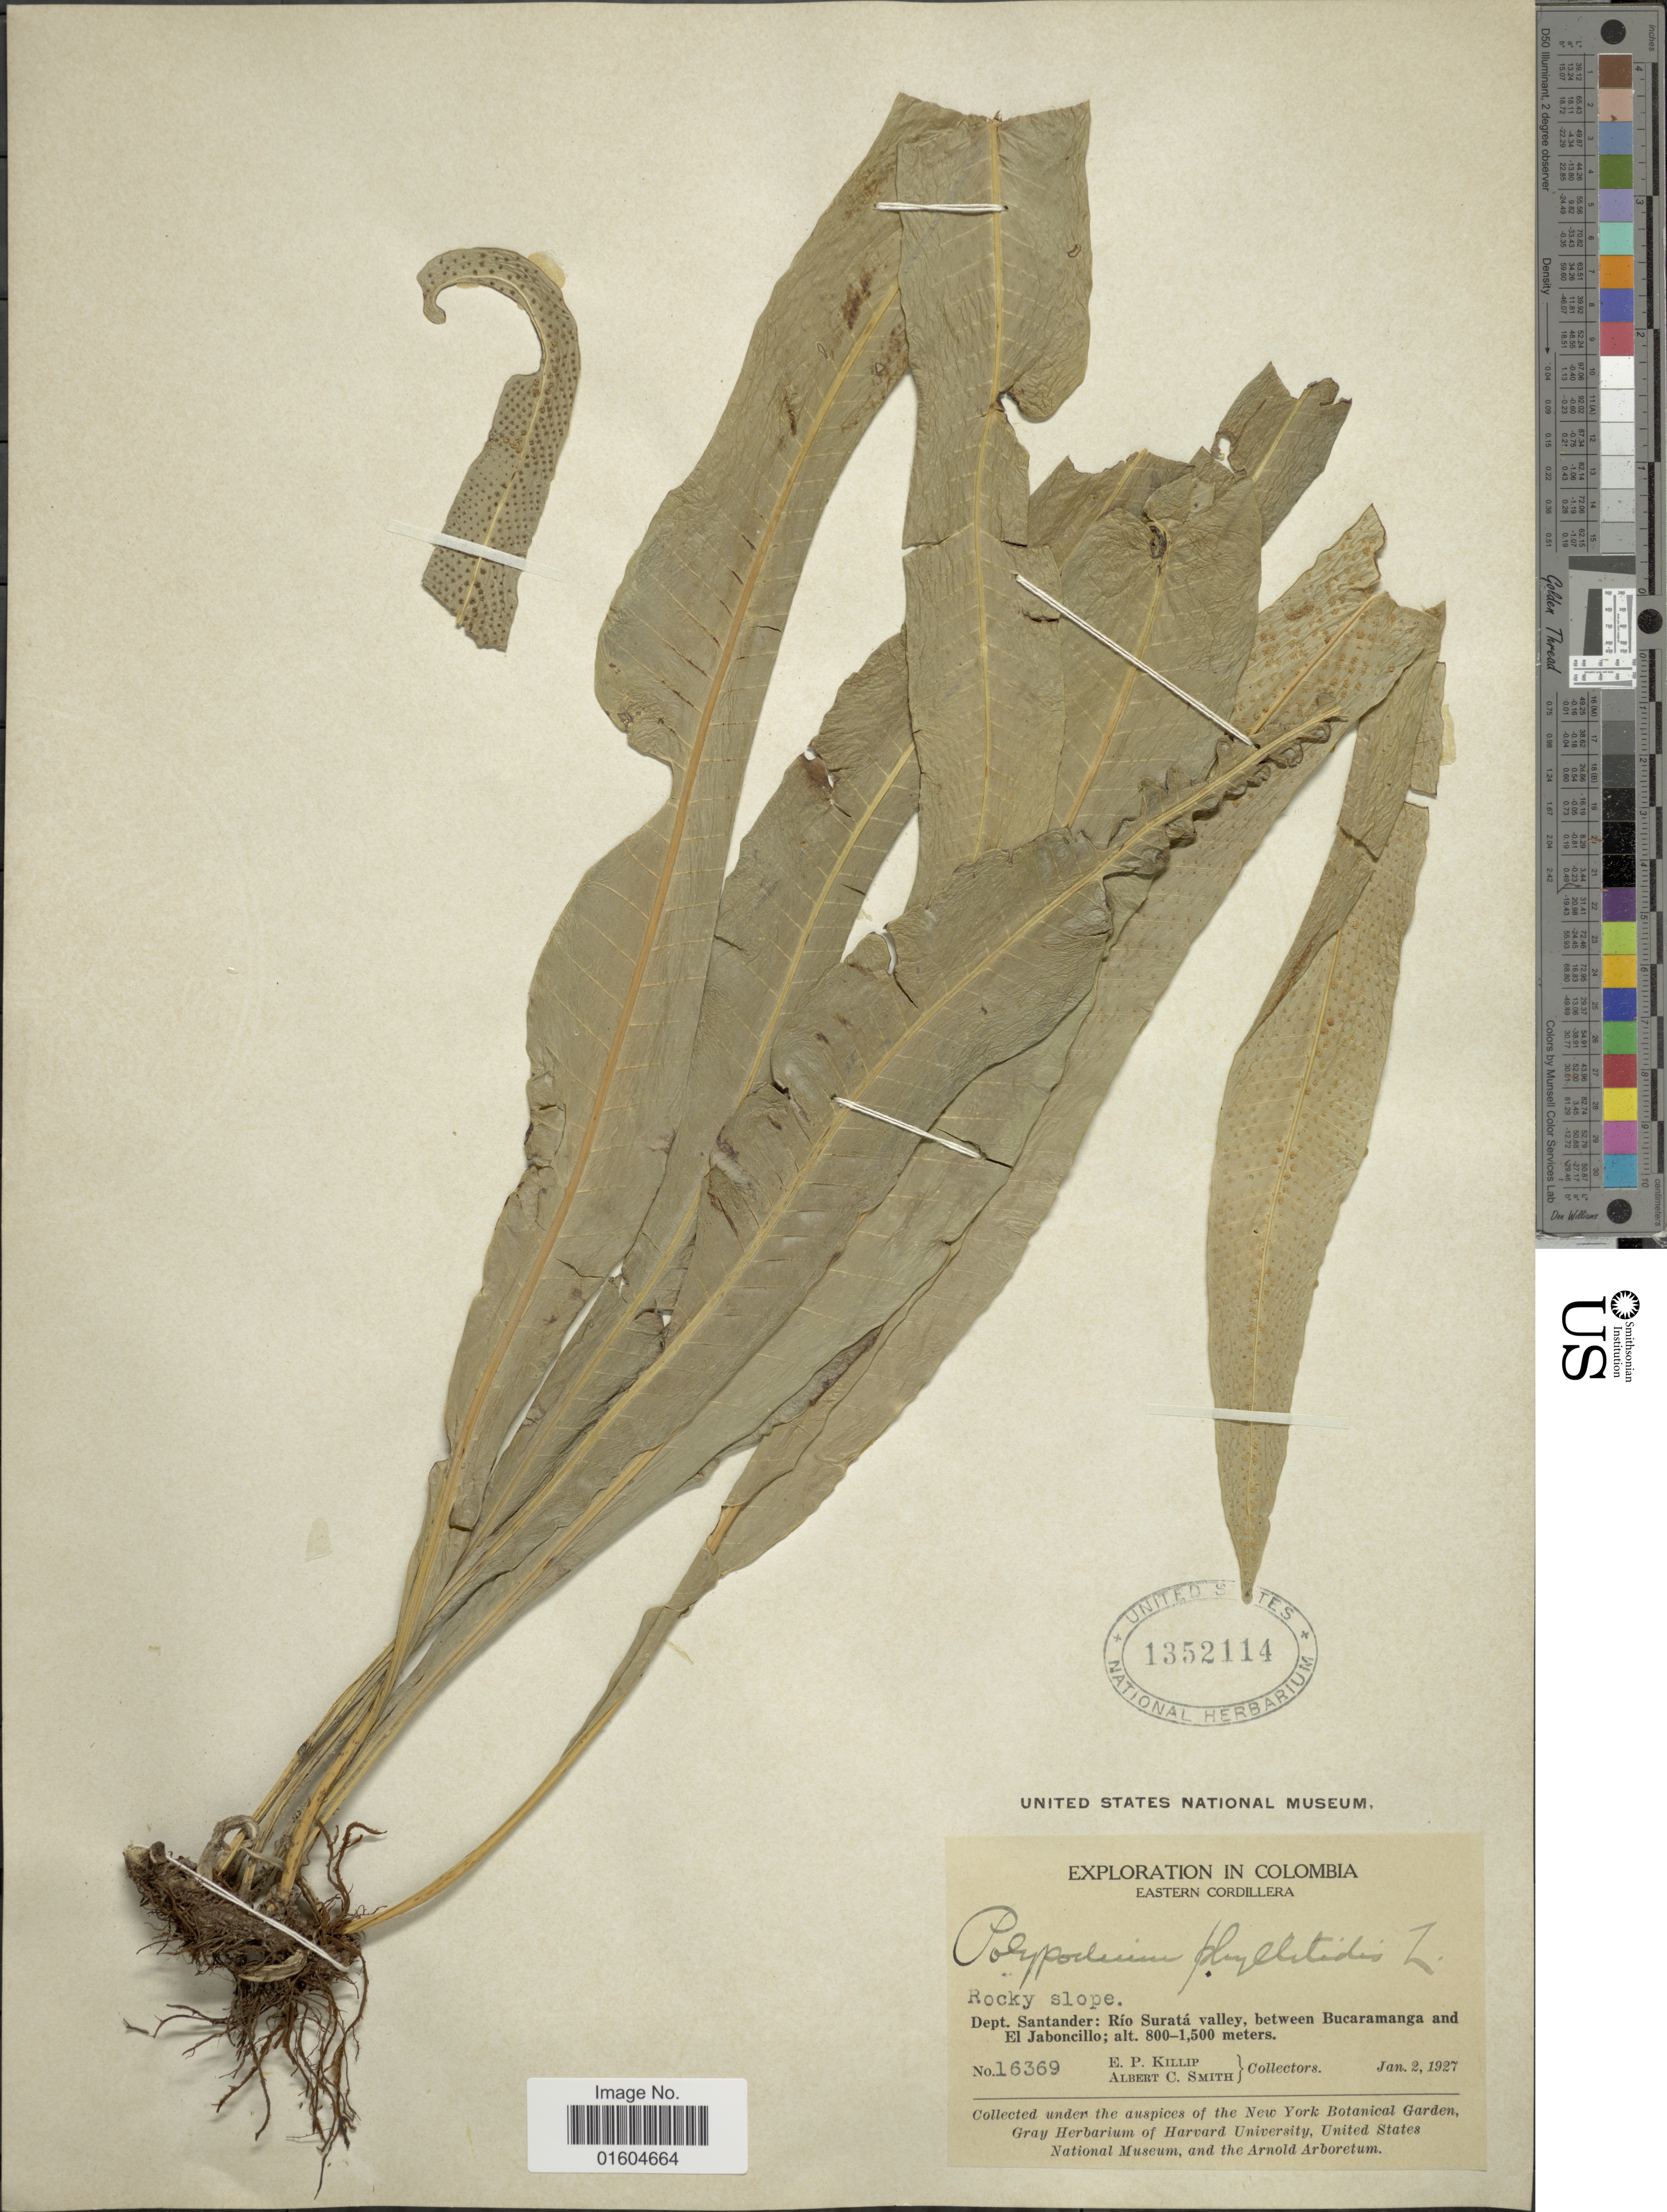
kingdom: Plantae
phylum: Tracheophyta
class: Polypodiopsida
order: Polypodiales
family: Polypodiaceae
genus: Campyloneurum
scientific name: Campyloneurum phyllitidis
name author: (L.) C. Presl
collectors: E. P. Killip & A. C. Smith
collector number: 16369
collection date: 1927-01-02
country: Colombia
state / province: Santander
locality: Colombia. Eastern Cordillera. Dept. Santander: Rio Surata valley, between bucaramanga and El Jaboncilla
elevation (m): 800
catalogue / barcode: US 1352114